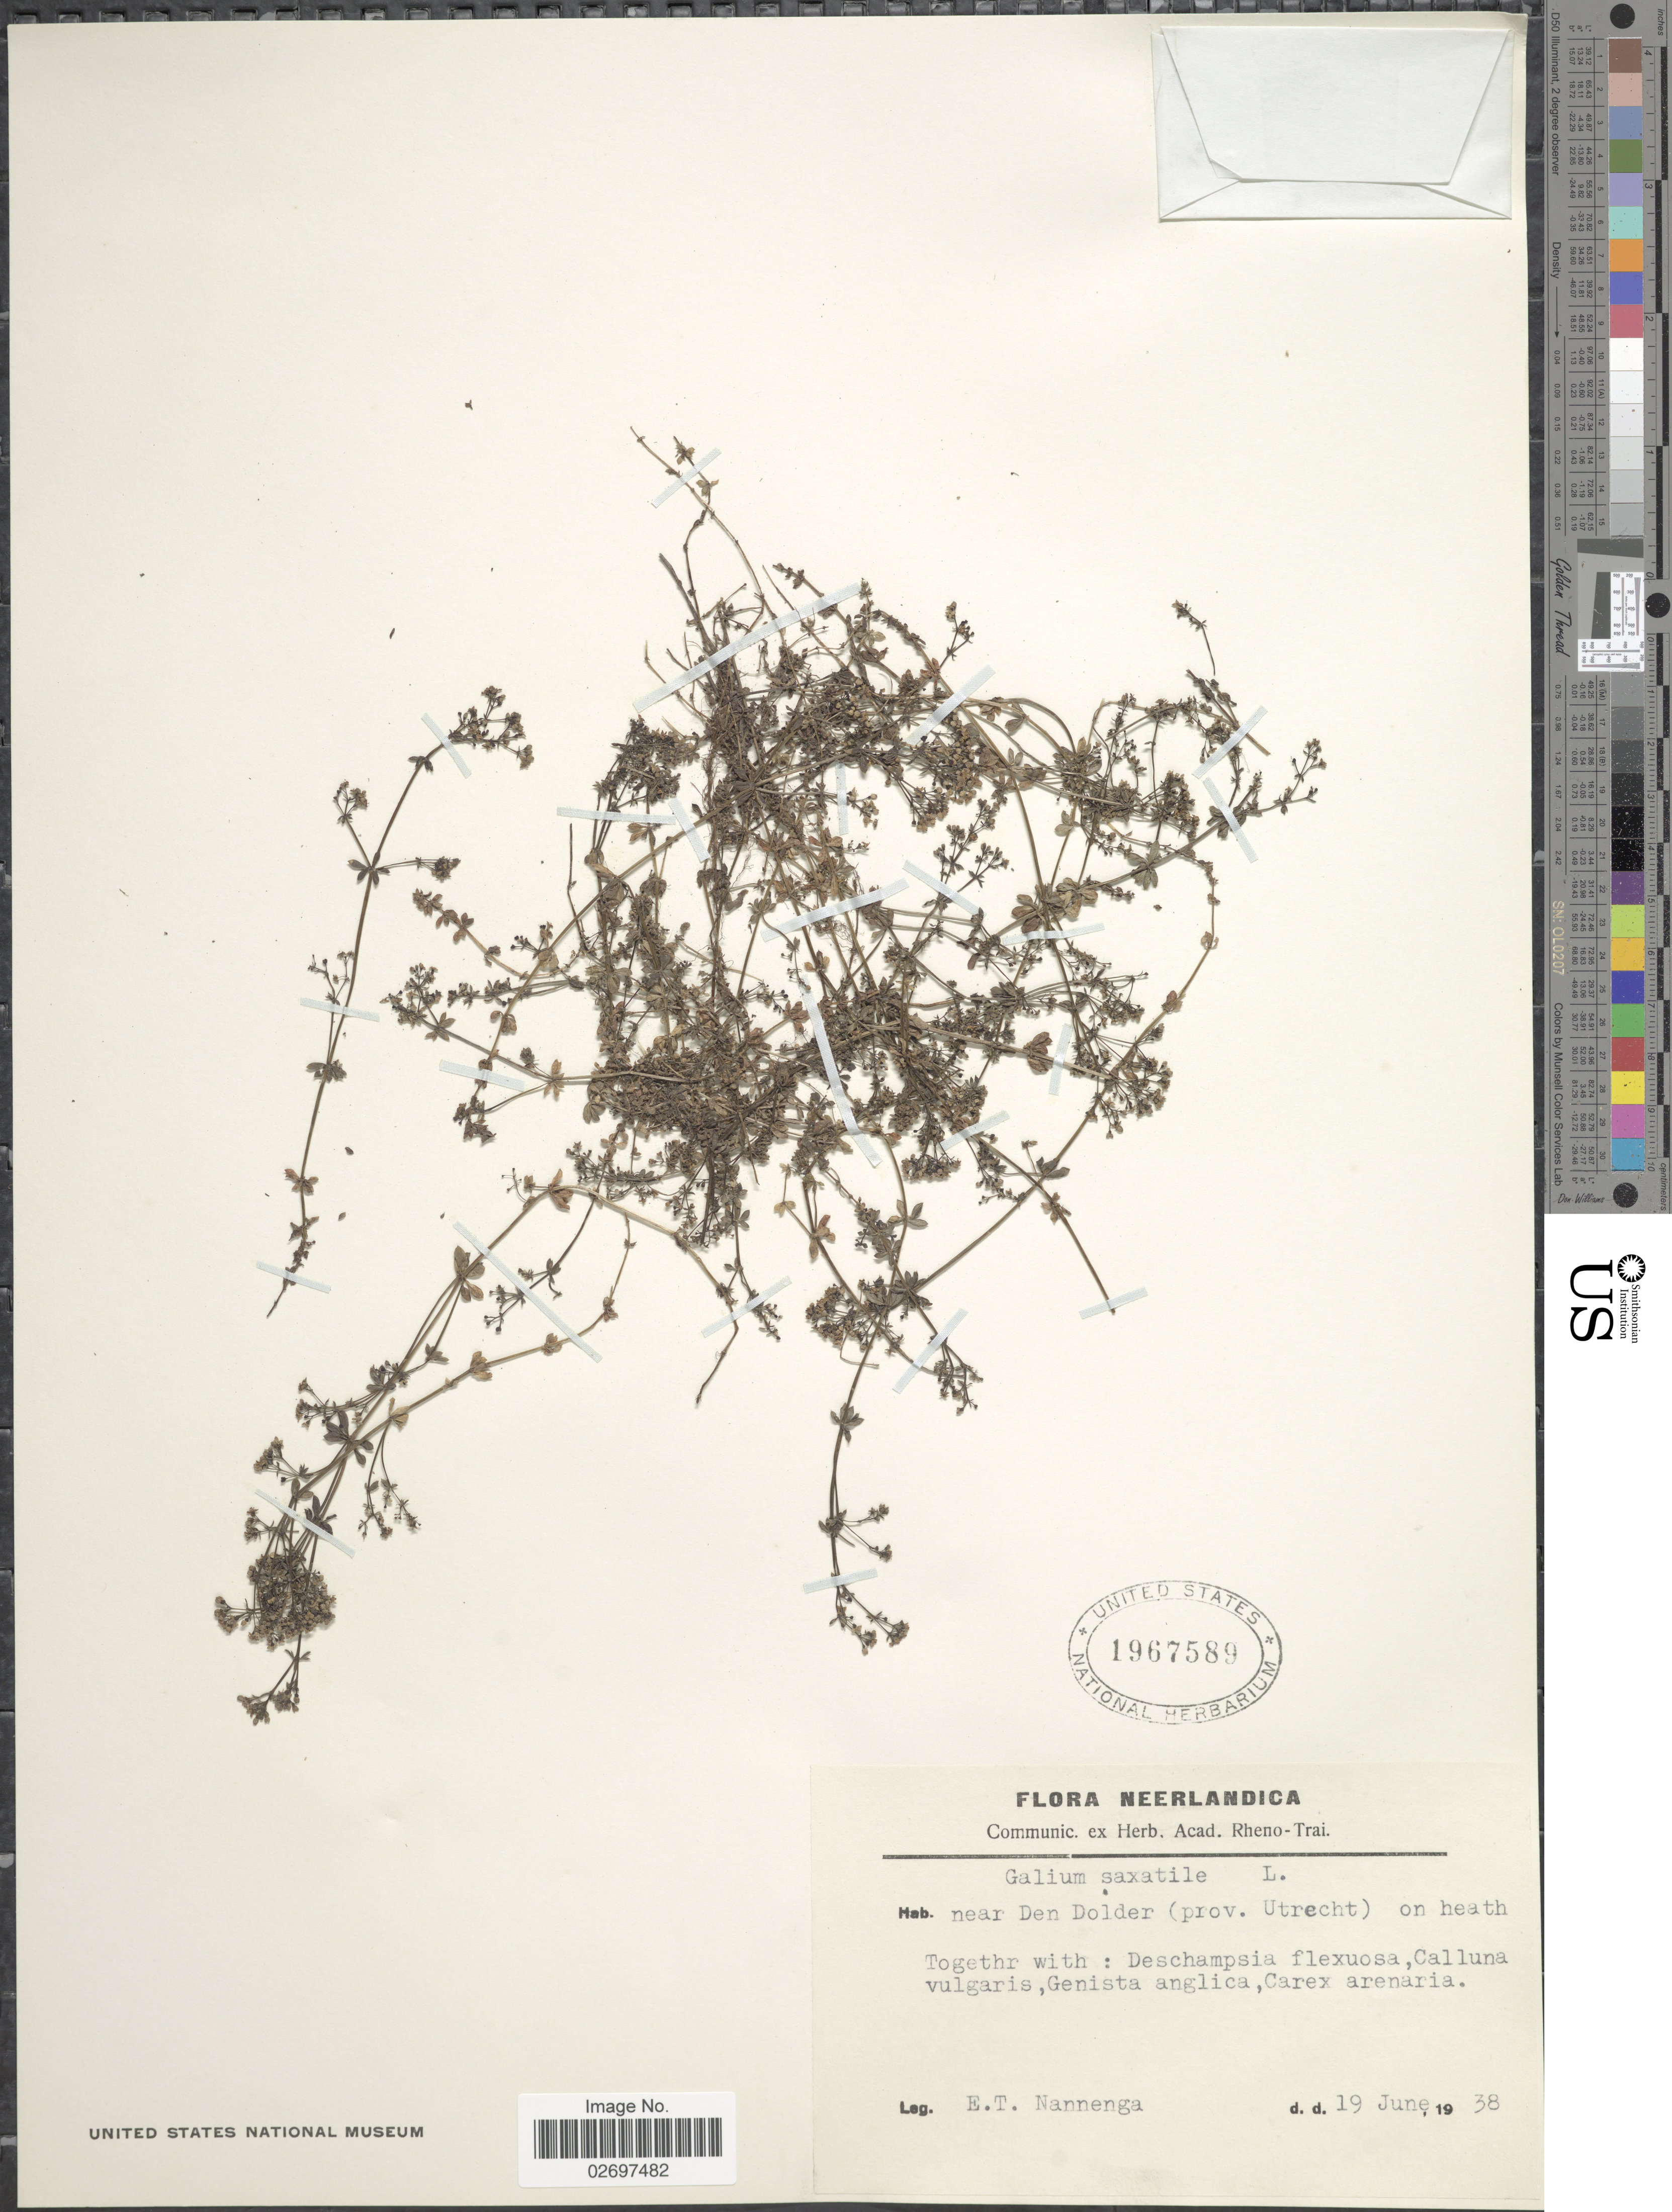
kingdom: Plantae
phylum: Tracheophyta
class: Magnoliopsida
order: Gentianales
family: Rubiaceae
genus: Galium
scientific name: Galium saxatile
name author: L.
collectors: E. Nannenga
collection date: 1938-06-19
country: Netherlands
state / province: Utrecht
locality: Near Den Dolder. Neerlandica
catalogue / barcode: US 1967589